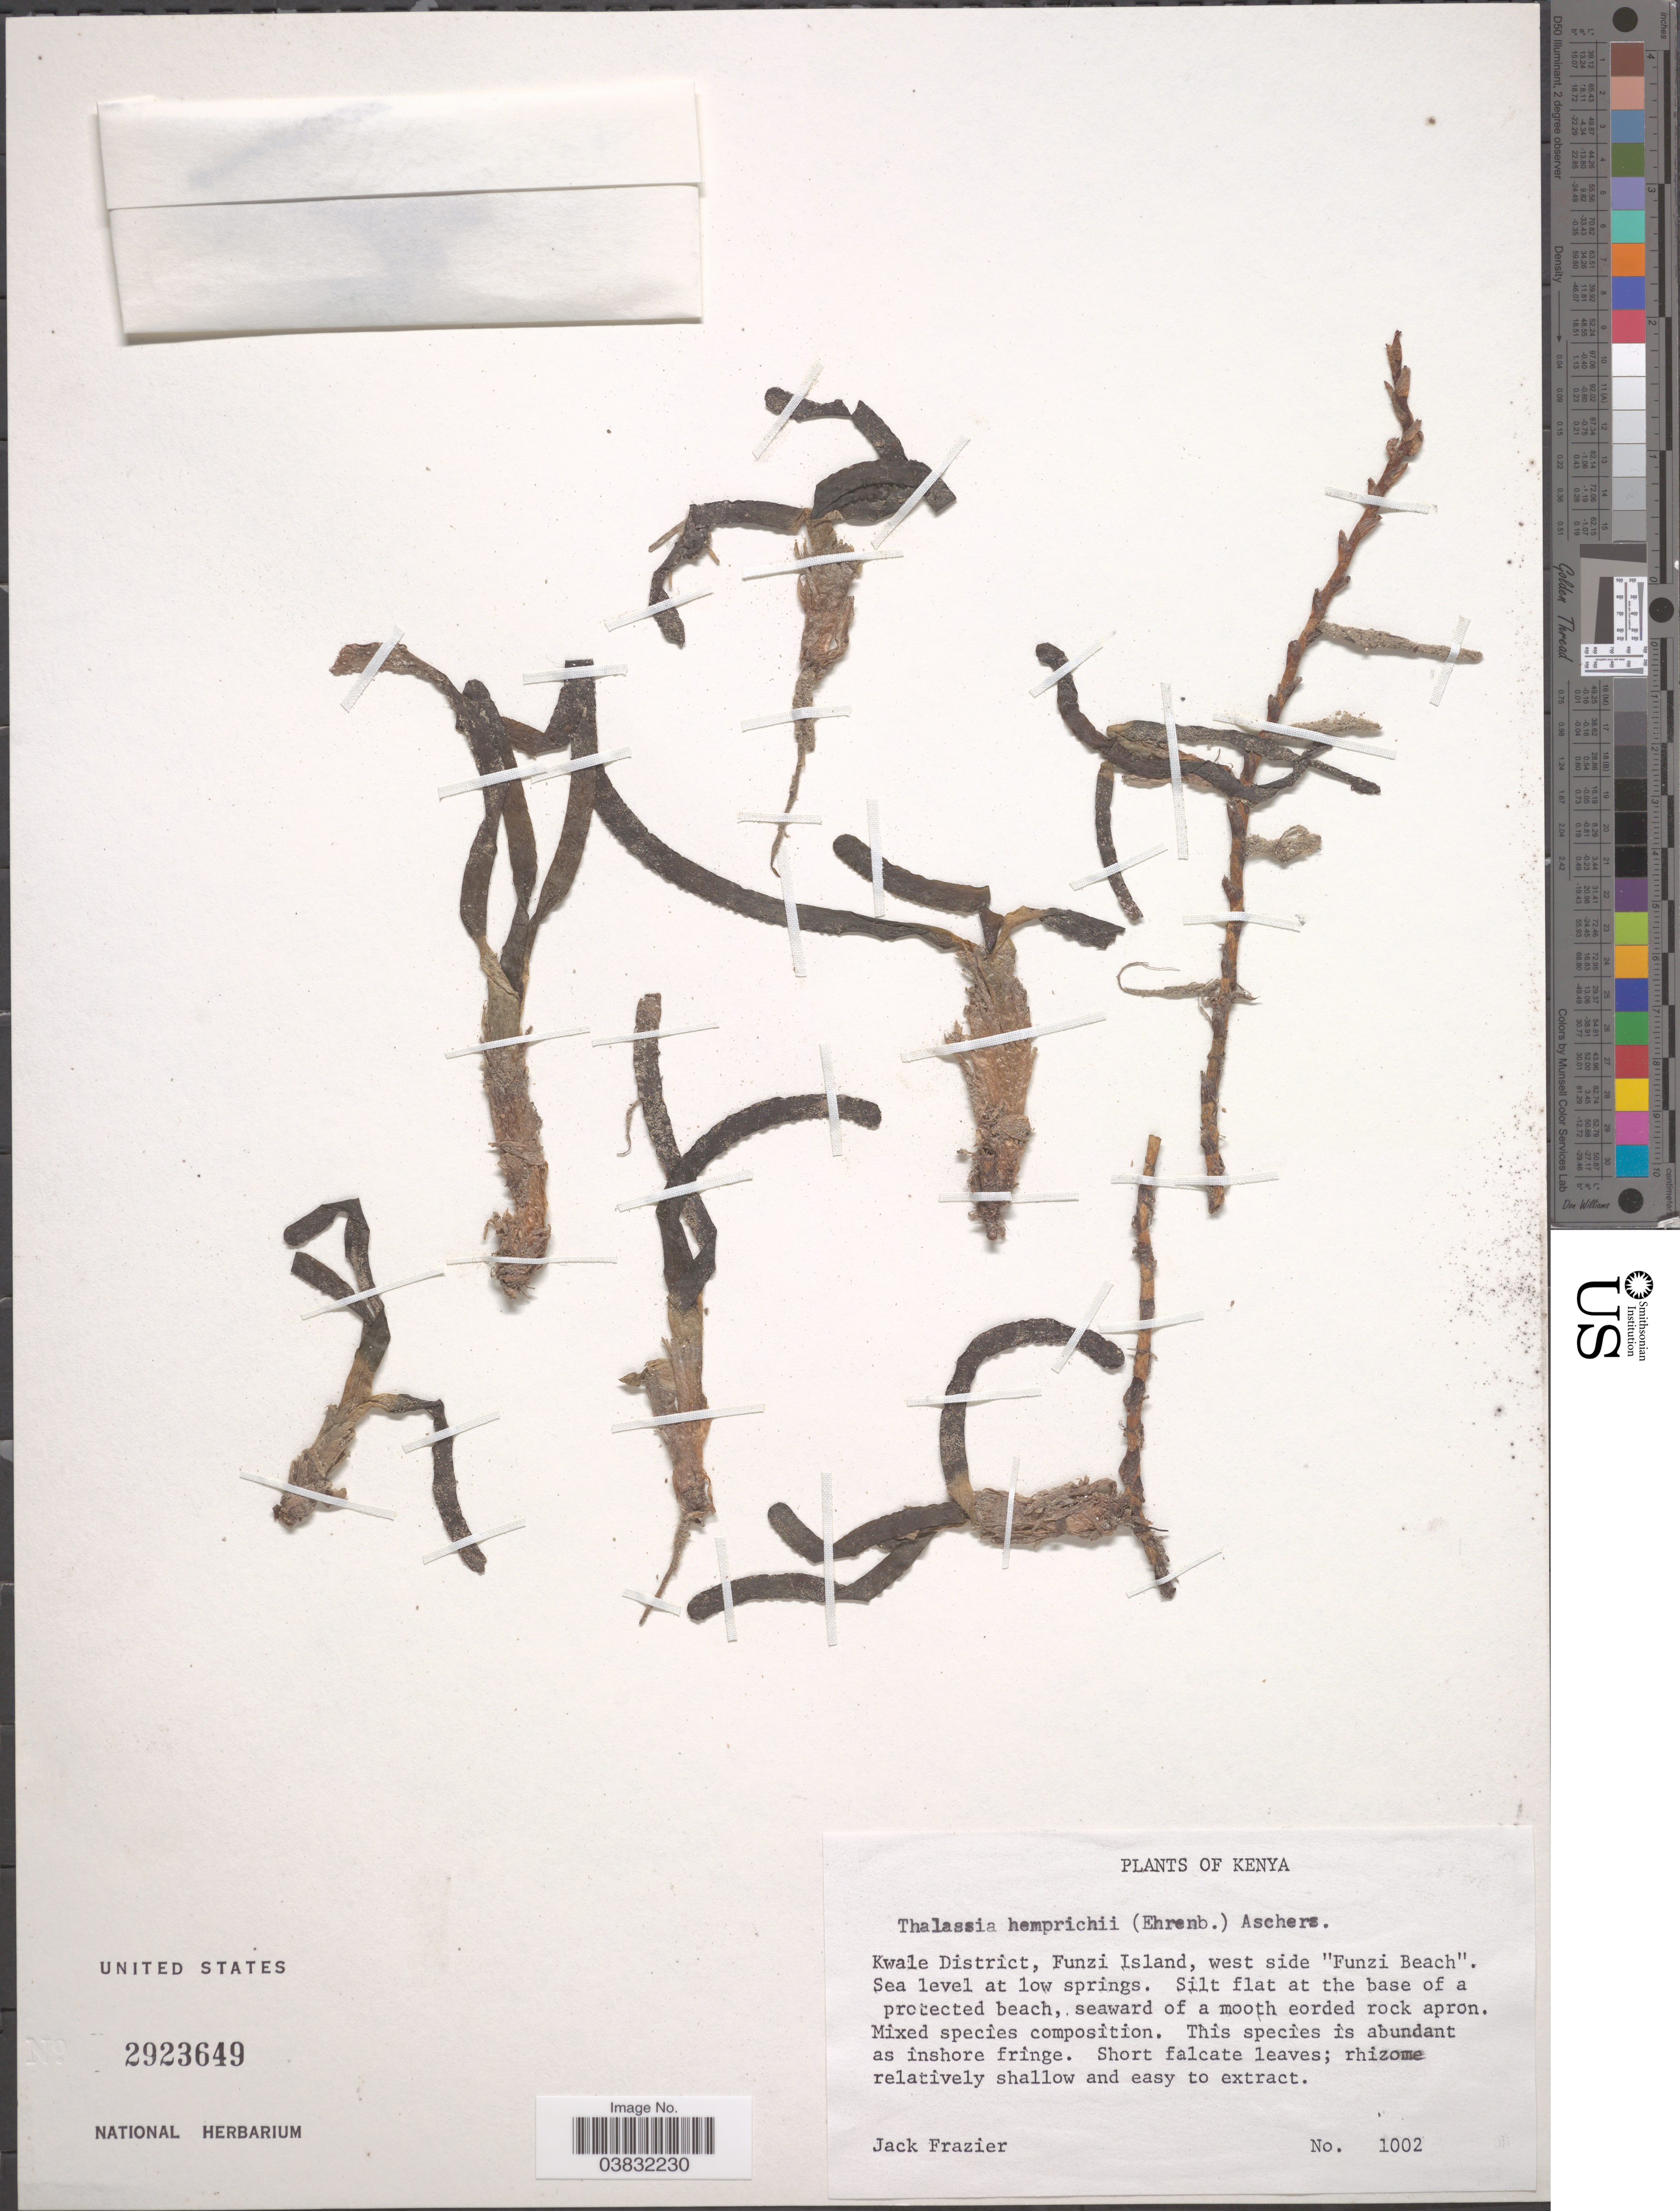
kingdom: Plantae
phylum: Tracheophyta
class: Liliopsida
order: Alismatales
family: Hydrocharitaceae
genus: Thalassia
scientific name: Thalassia hemprichii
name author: Asch.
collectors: J. Frazier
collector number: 1002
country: Kenya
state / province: Kwale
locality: Kwale District, Funzi Island, west side "Funzi Beach".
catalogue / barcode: US 2923649